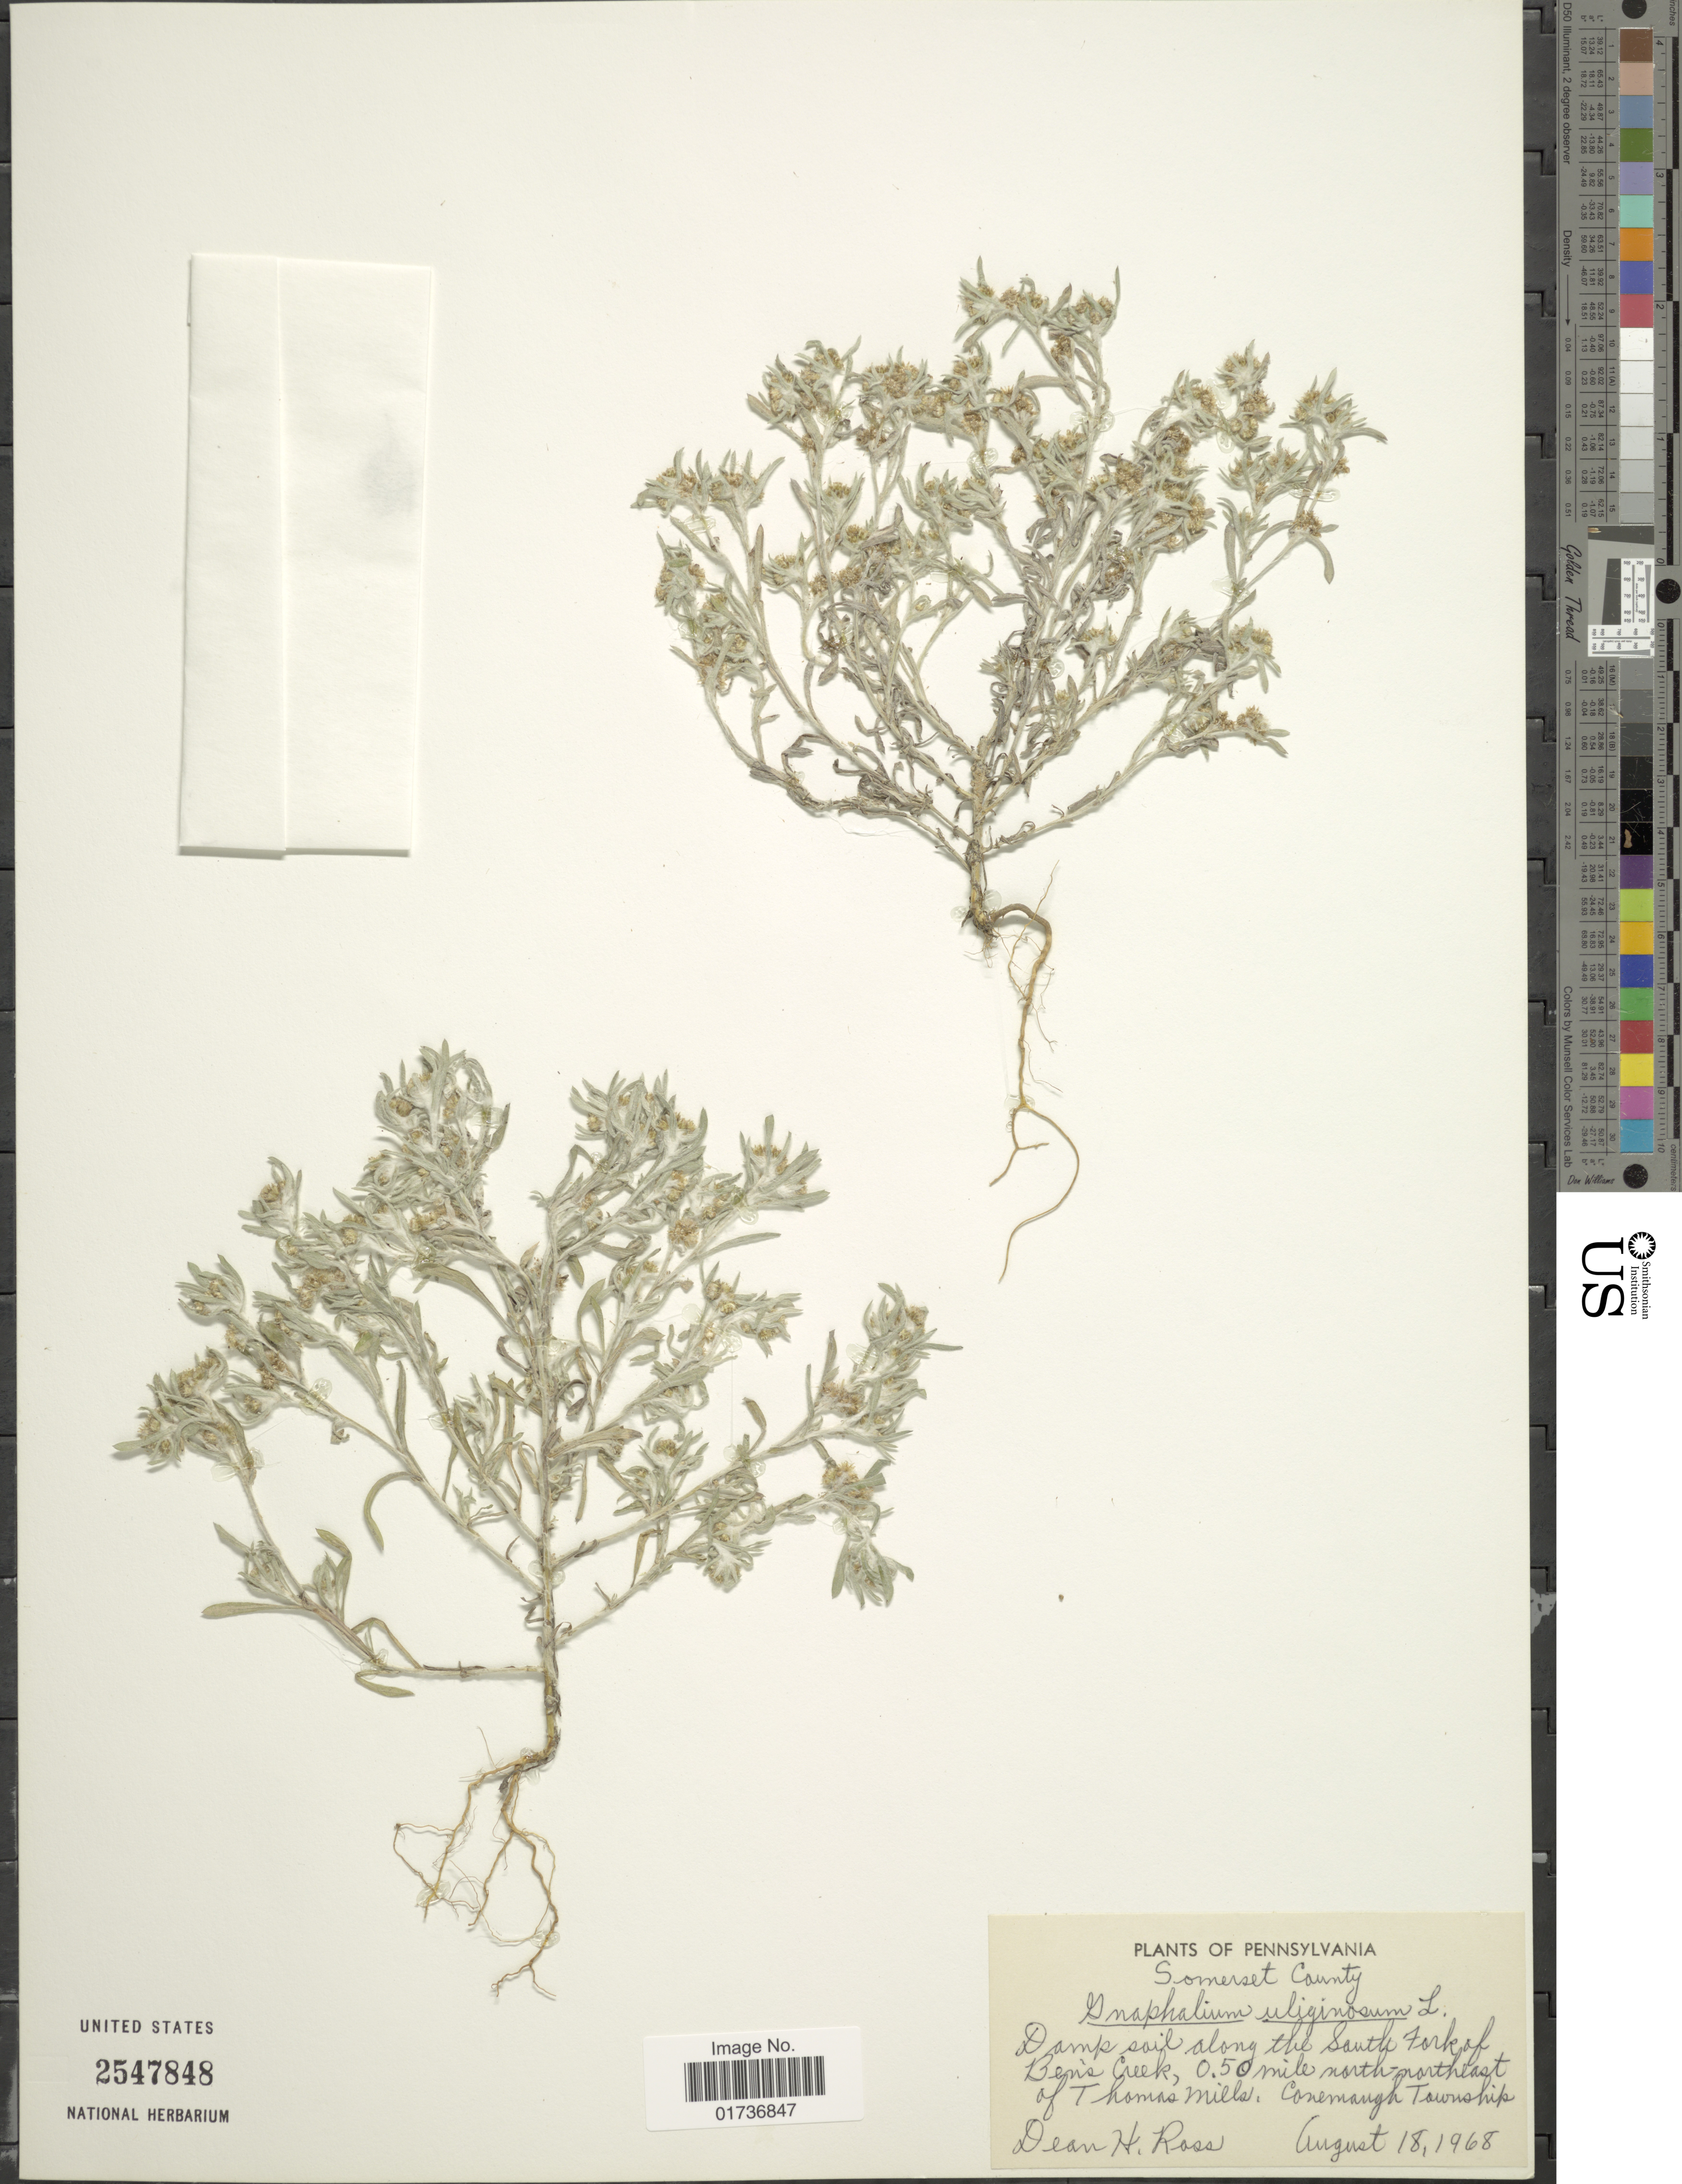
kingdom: Plantae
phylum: Tracheophyta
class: Magnoliopsida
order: Asterales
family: Asteraceae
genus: Gnaphalium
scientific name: Gnaphalium uliginosum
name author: L.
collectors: D. Ross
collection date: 1968-08-18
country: United States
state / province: Pennsylvania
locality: Damp soil along the South Fork of Ben's Creek, 050 mile north-southeast of Thomas Mills, Conemaught Township, Somerset County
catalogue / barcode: US 2547848